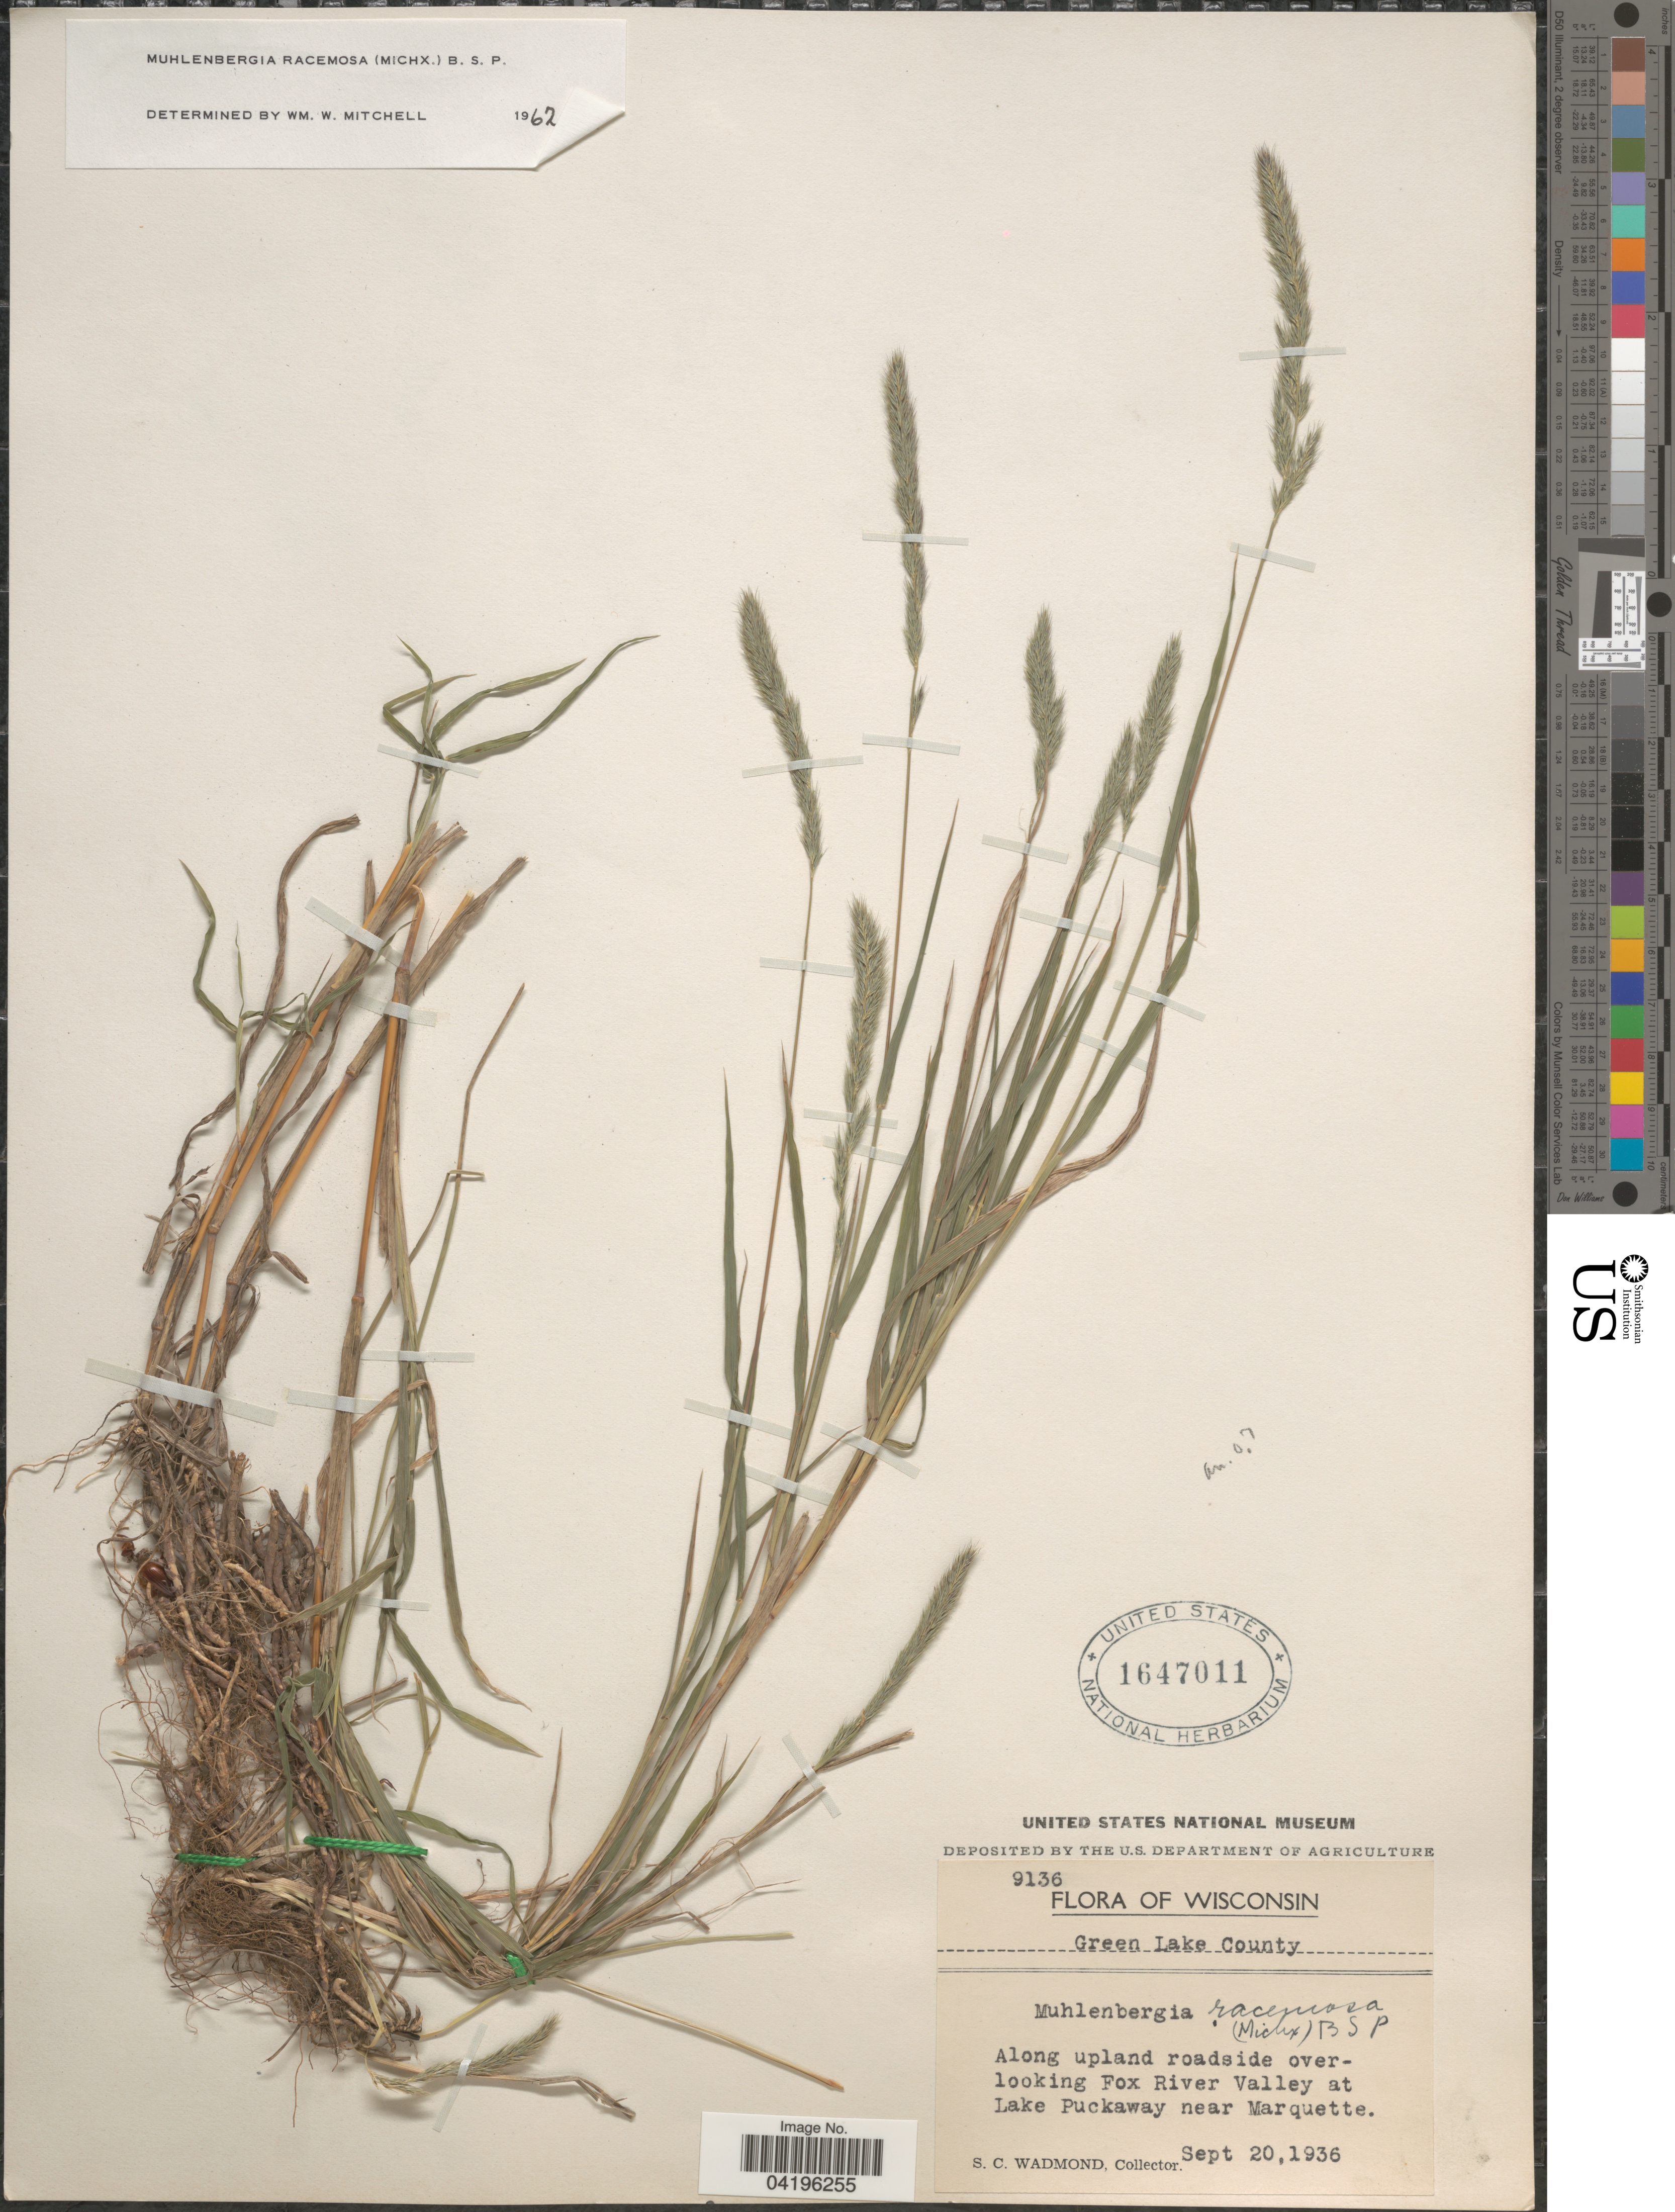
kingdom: Plantae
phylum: Tracheophyta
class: Liliopsida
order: Poales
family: Poaceae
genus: Muhlenbergia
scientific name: Muhlenbergia racemosa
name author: (Michx.) Britton et al.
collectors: S. Wadmond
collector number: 9136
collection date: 1936-09-20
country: United States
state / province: Wisconsin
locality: Green Lake County. Along upland roadside overlooking Fox River Valley at Lake Puckaway near Marquette.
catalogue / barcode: US 1647011